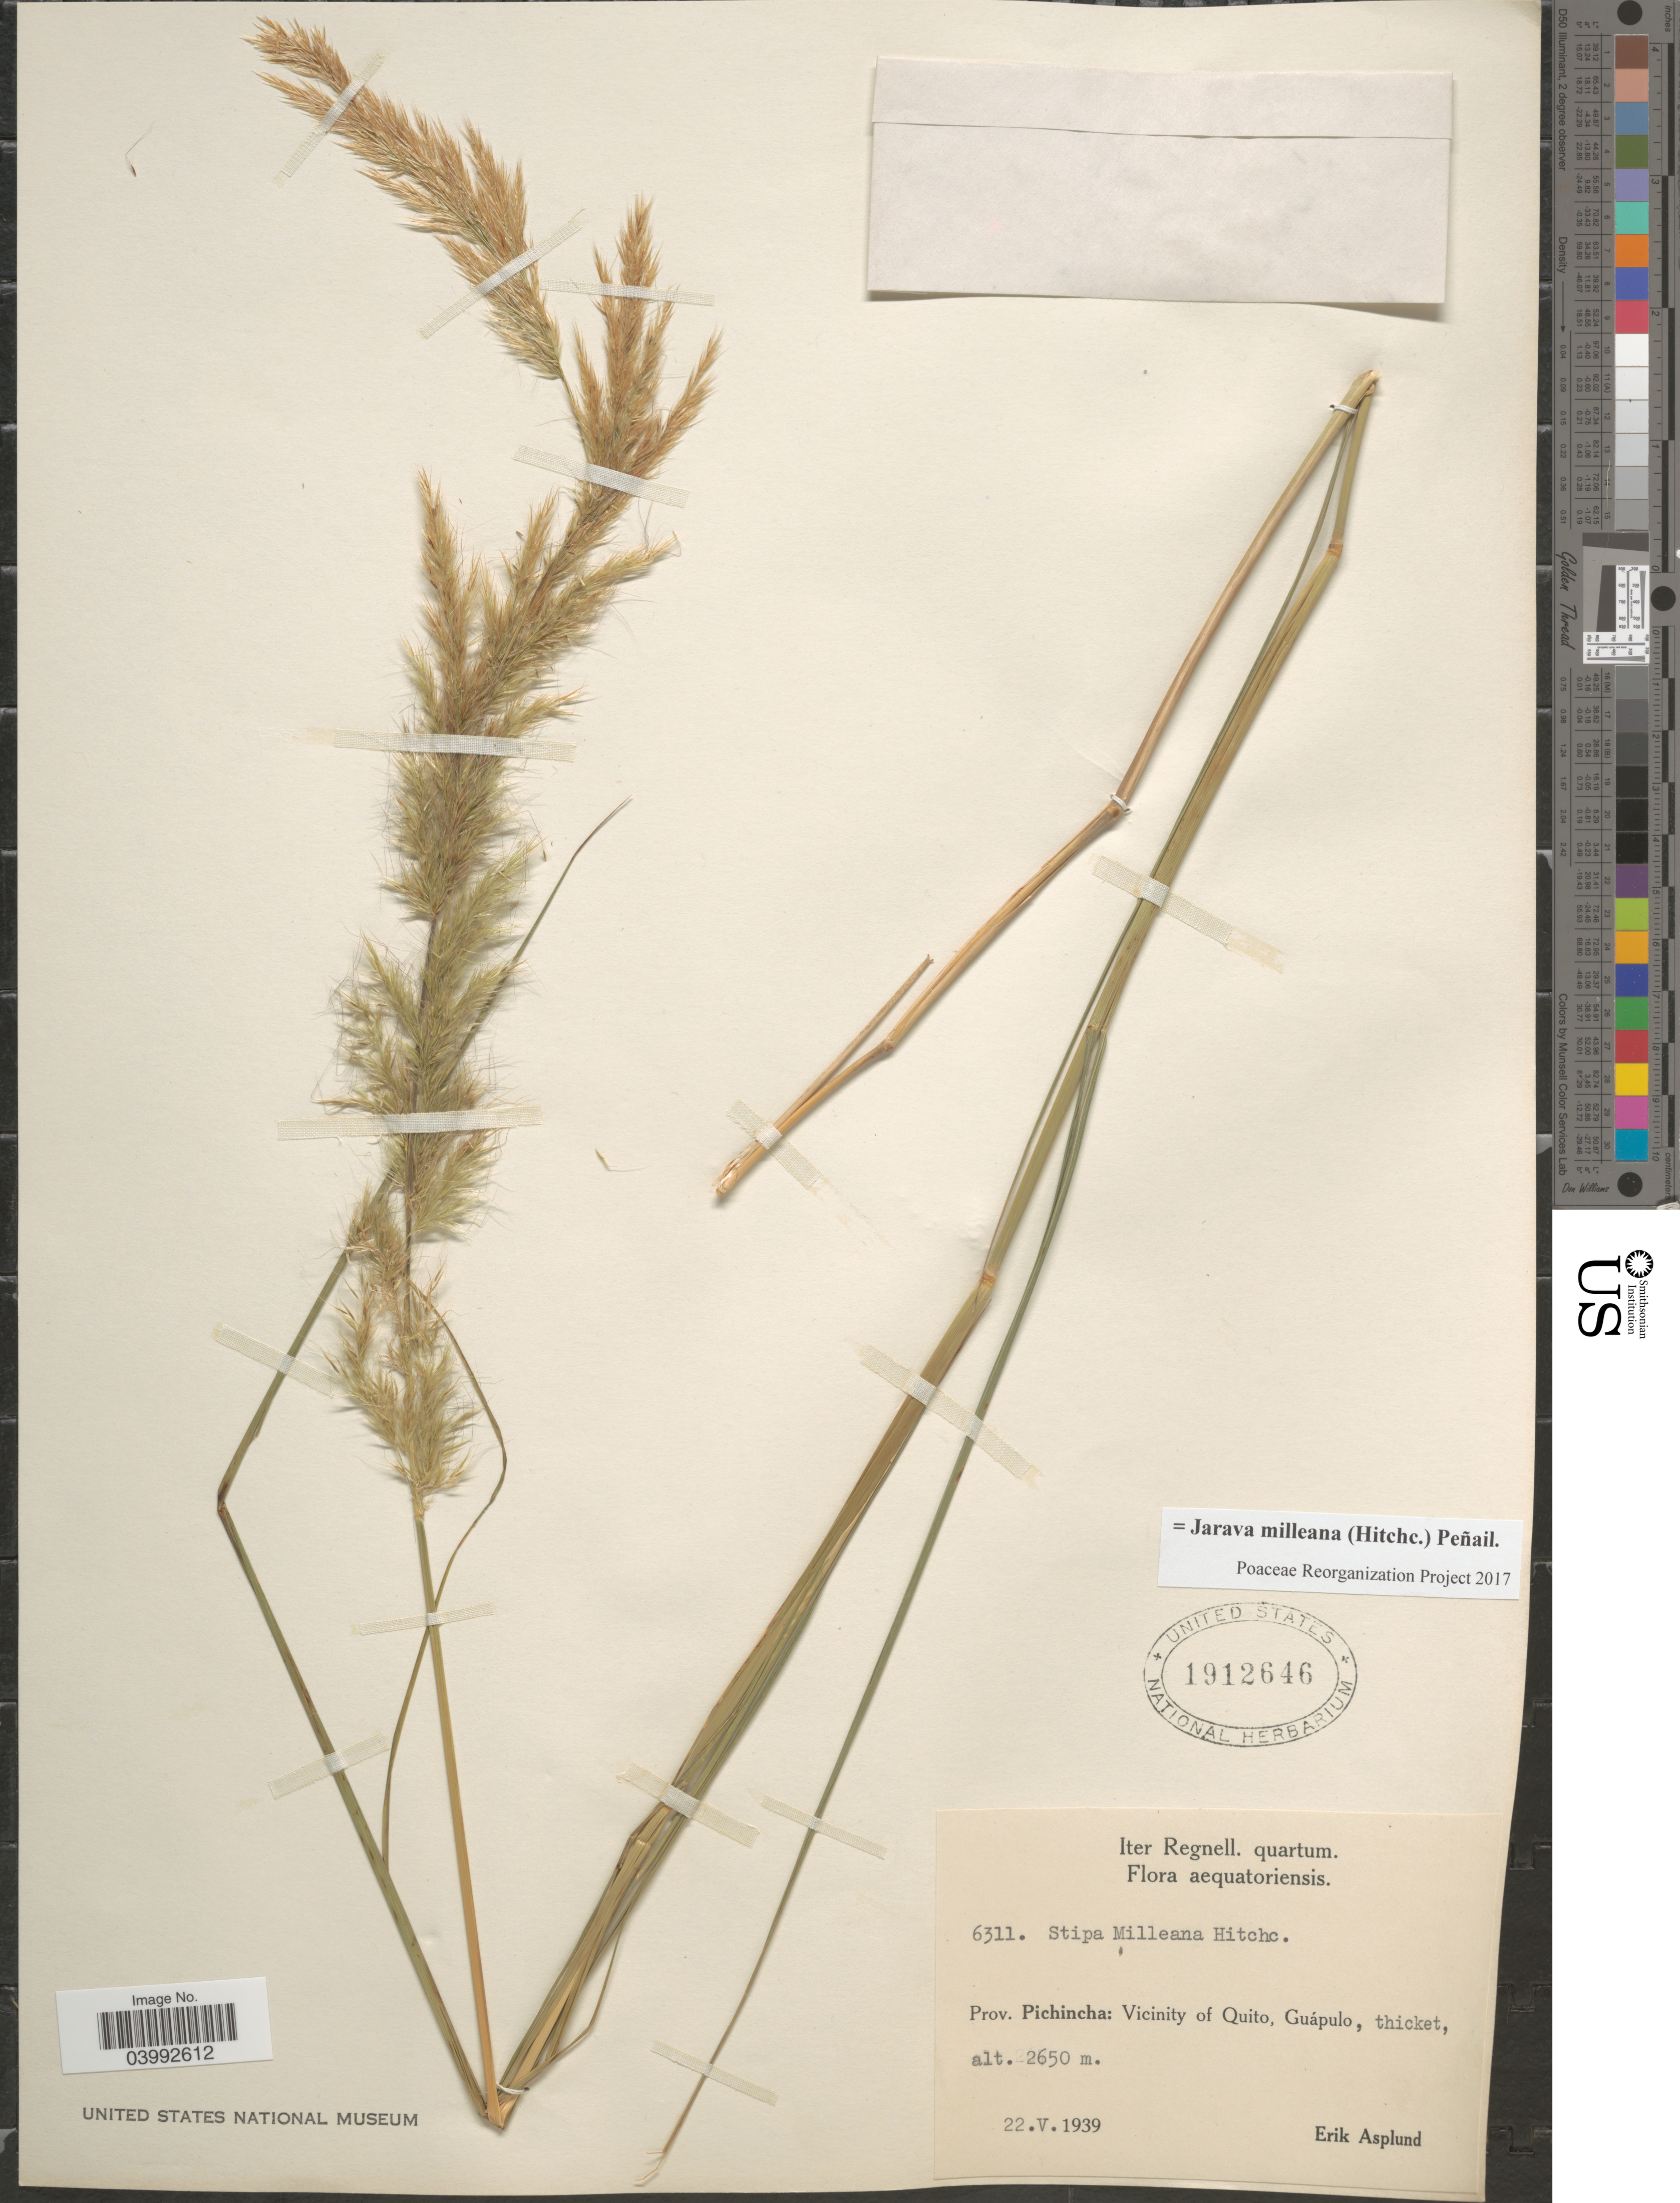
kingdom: Plantae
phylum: Tracheophyta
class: Liliopsida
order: Poales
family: Poaceae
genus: Jarava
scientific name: Jarava milleana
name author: (Hitchc.) Peñail.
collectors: E. Asplund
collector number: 6311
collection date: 1939-05-22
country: Ecuador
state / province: Pichincha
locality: Aequatoriensis. Vicinity of Quito, Guápulo.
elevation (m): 2650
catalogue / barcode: US 1912646